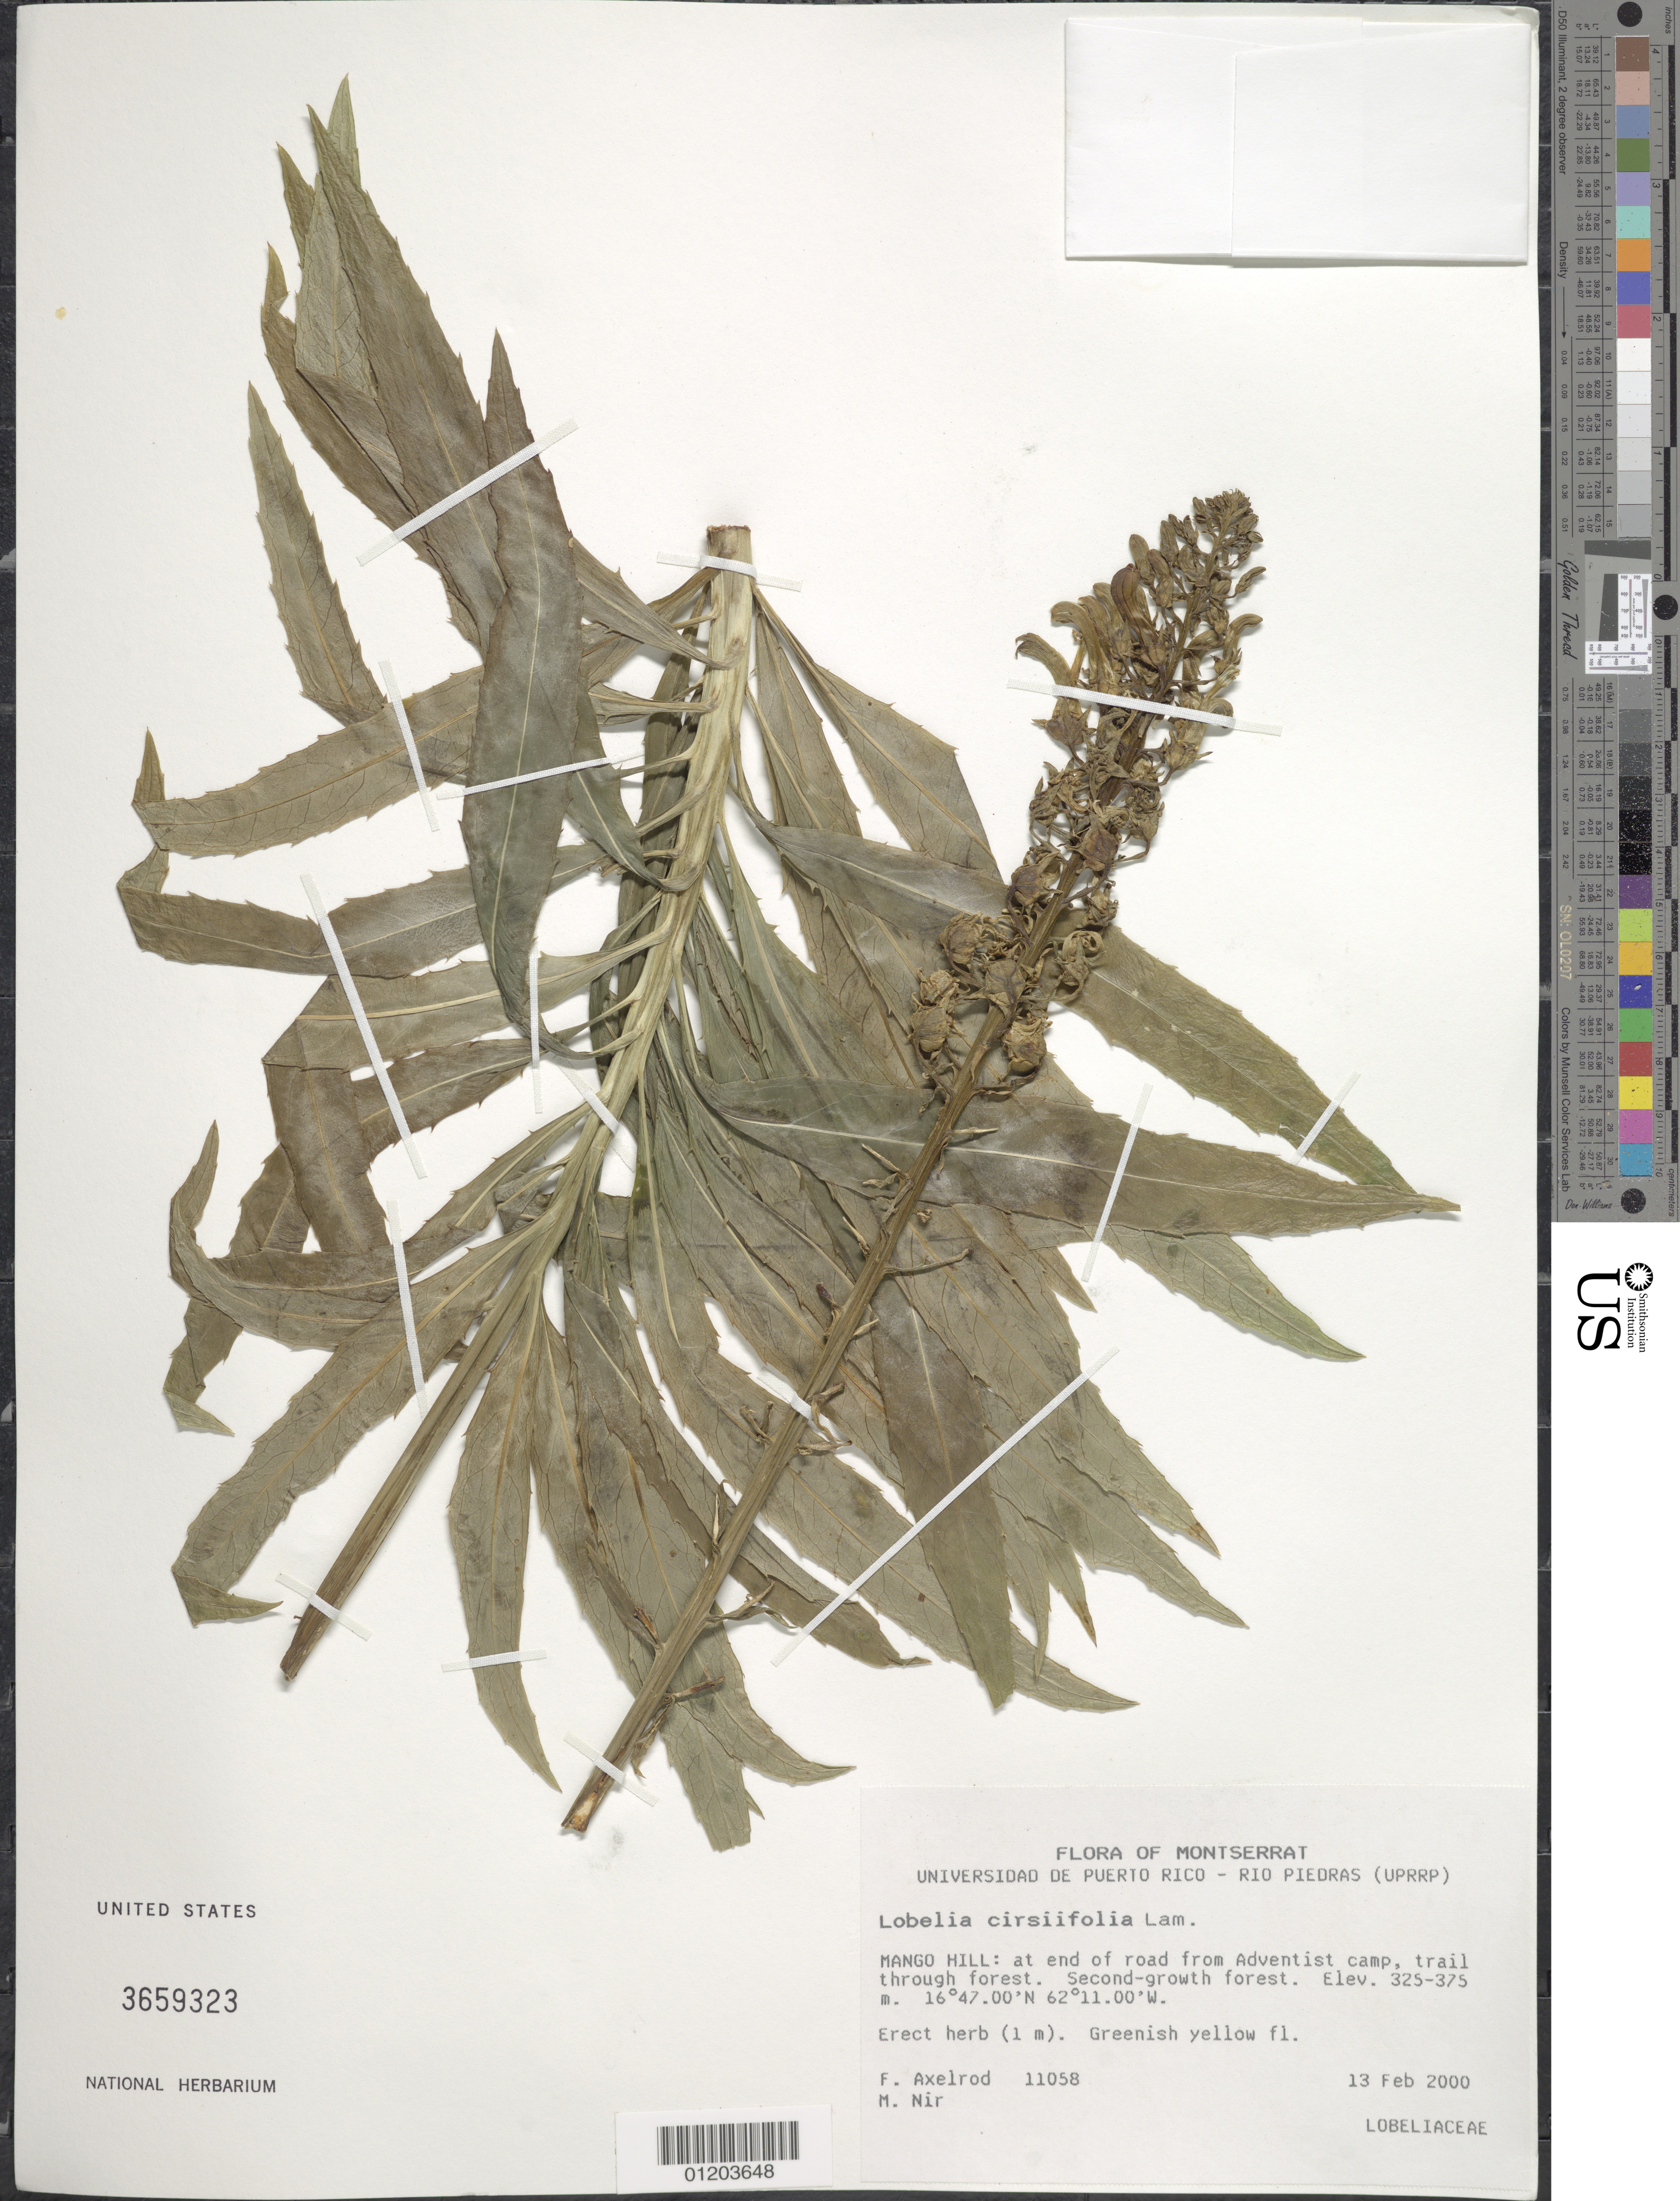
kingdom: Plantae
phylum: Tracheophyta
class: Magnoliopsida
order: Asterales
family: Campanulaceae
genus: Lobelia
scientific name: Lobelia cirsiifolia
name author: Lam.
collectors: F. S. Axelrod & M. A. Nir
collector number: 11058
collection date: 2000-02-13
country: Montserrat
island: Montserrat I.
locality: Mango Hill, at end of road from Adventitst camp, trail through forest.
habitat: Second growth forest.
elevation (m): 325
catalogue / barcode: US 3659323